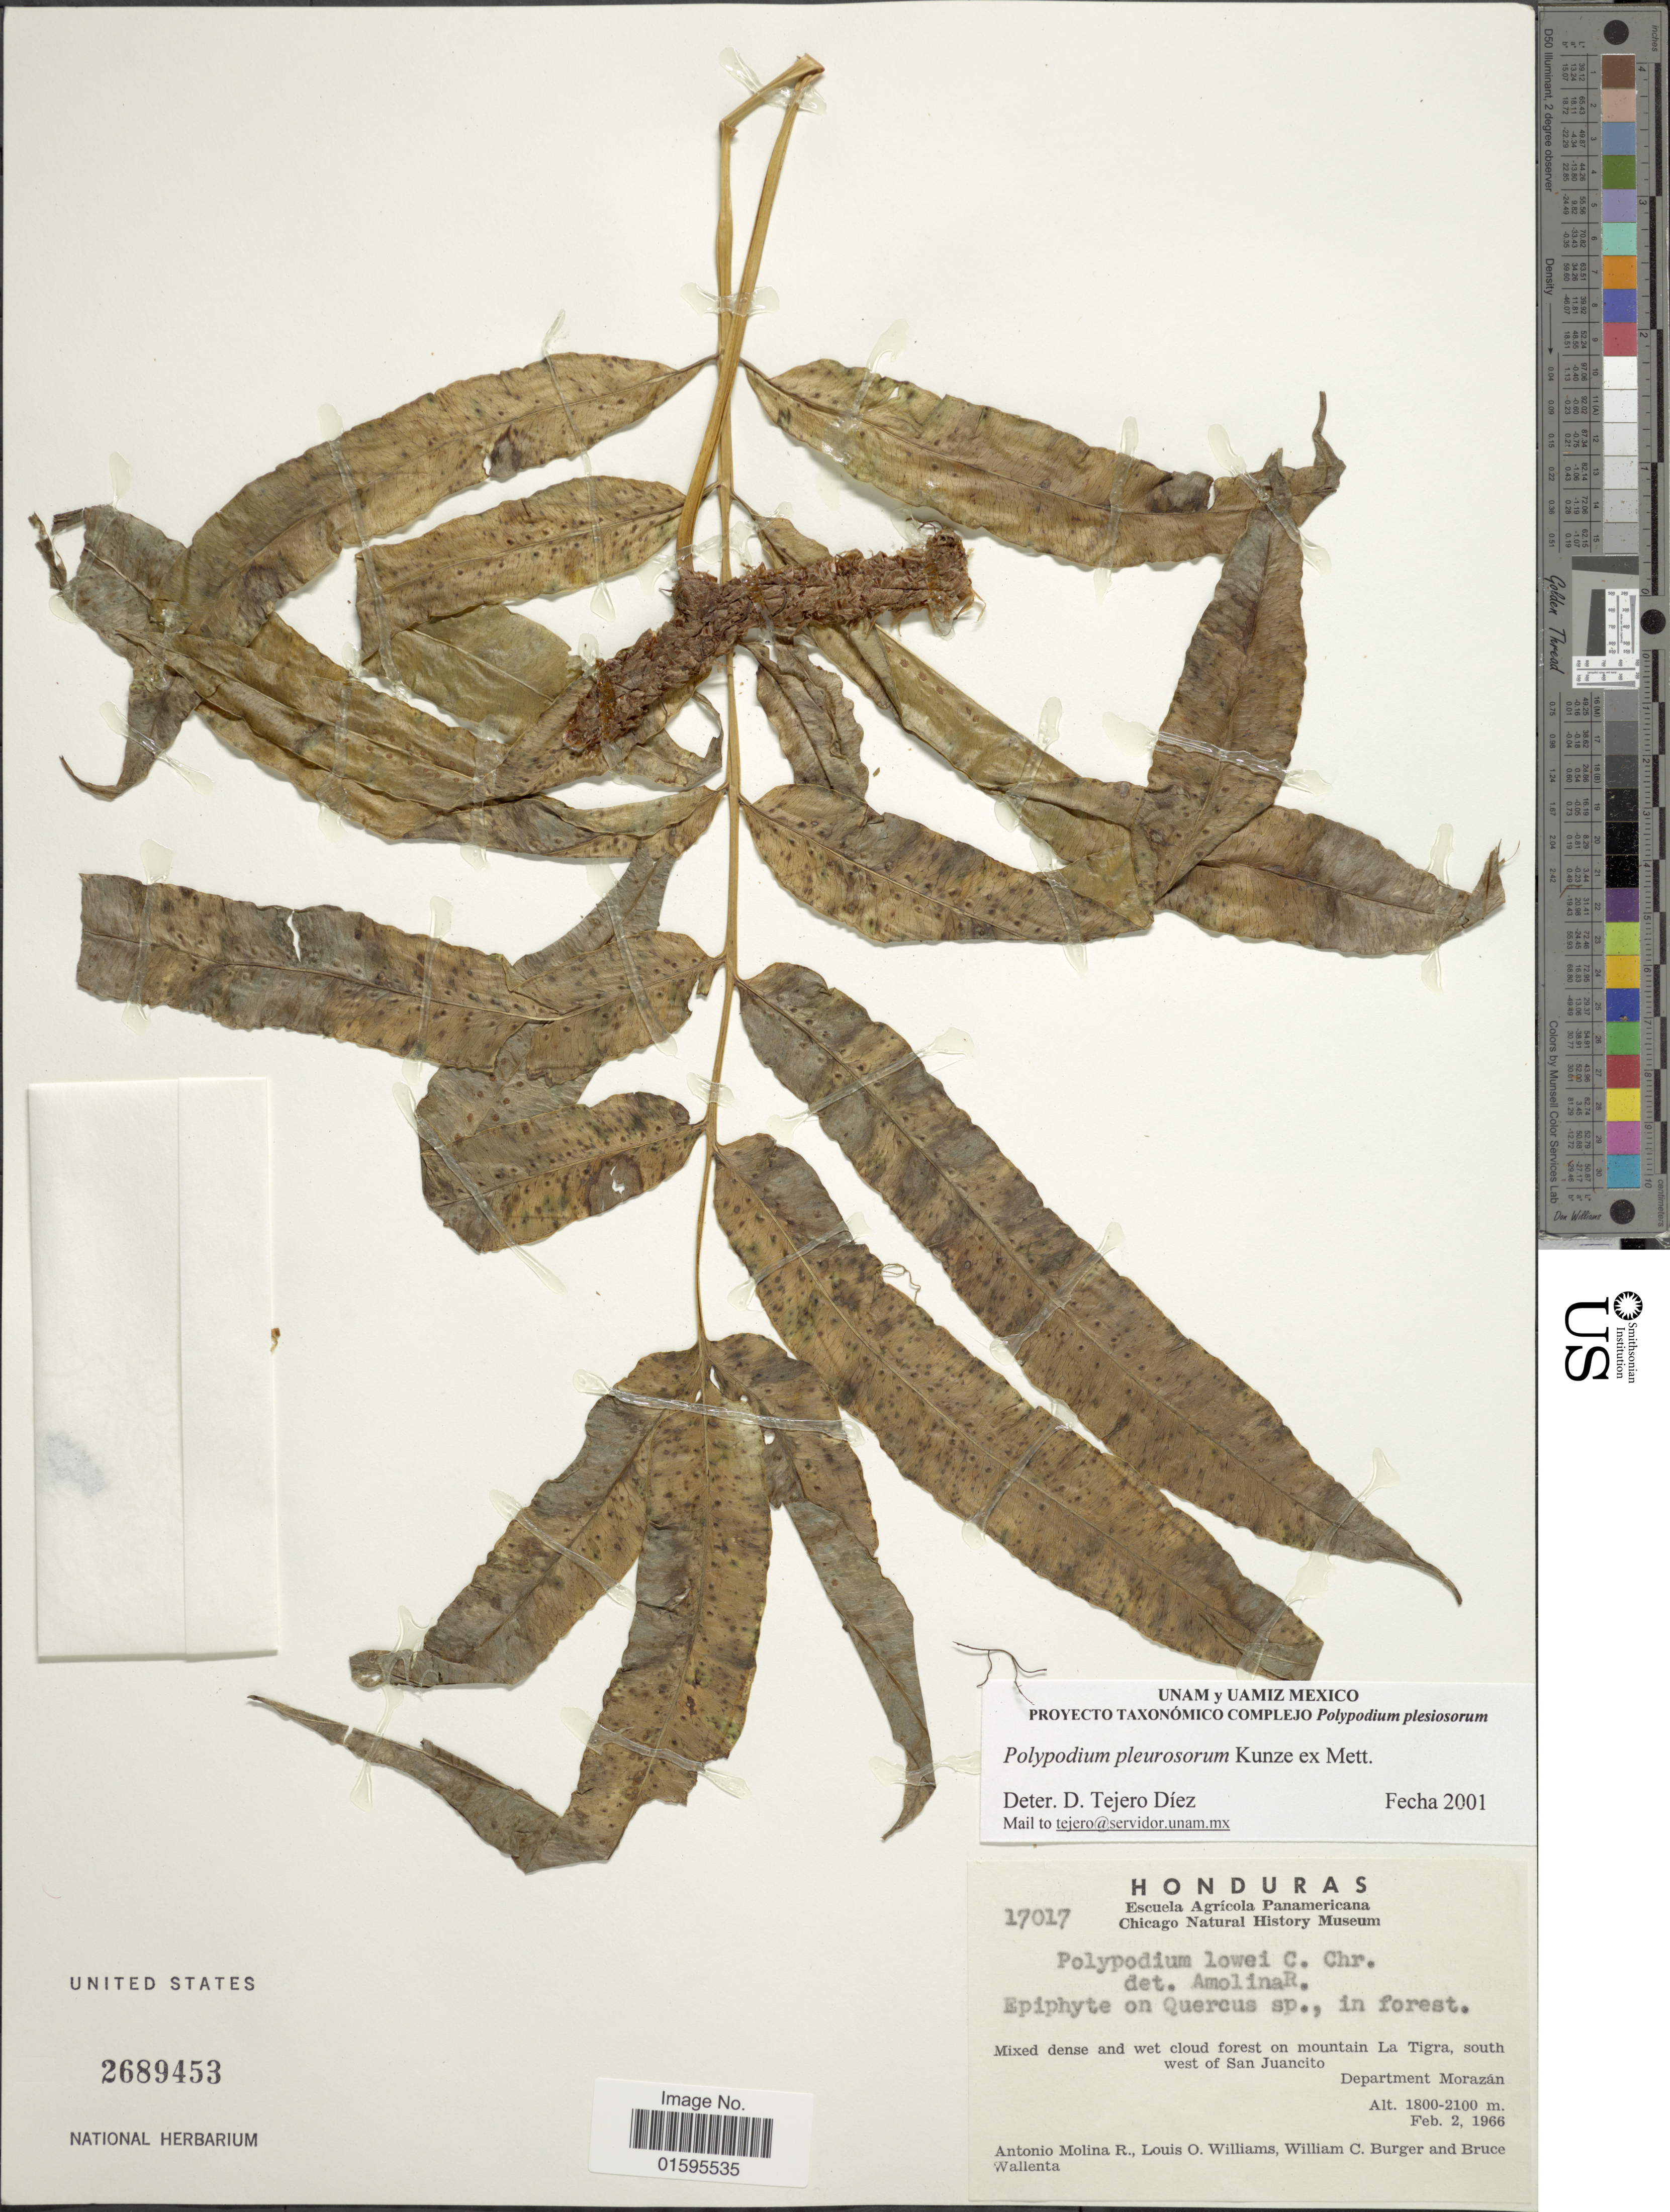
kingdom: Plantae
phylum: Tracheophyta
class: Polypodiopsida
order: Polypodiales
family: Polypodiaceae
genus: Polypodium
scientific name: Polypodium pleurosorum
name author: Kunze ex Mett.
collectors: A. Molina R., L. O. Williams, W. Burger & B. Wallenta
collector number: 17017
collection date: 1966-02-02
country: Honduras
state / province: Fco. Morazán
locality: On mountain La Tigra, south west of San Juancito, Department Morazan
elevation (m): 1800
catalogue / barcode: US 2689453